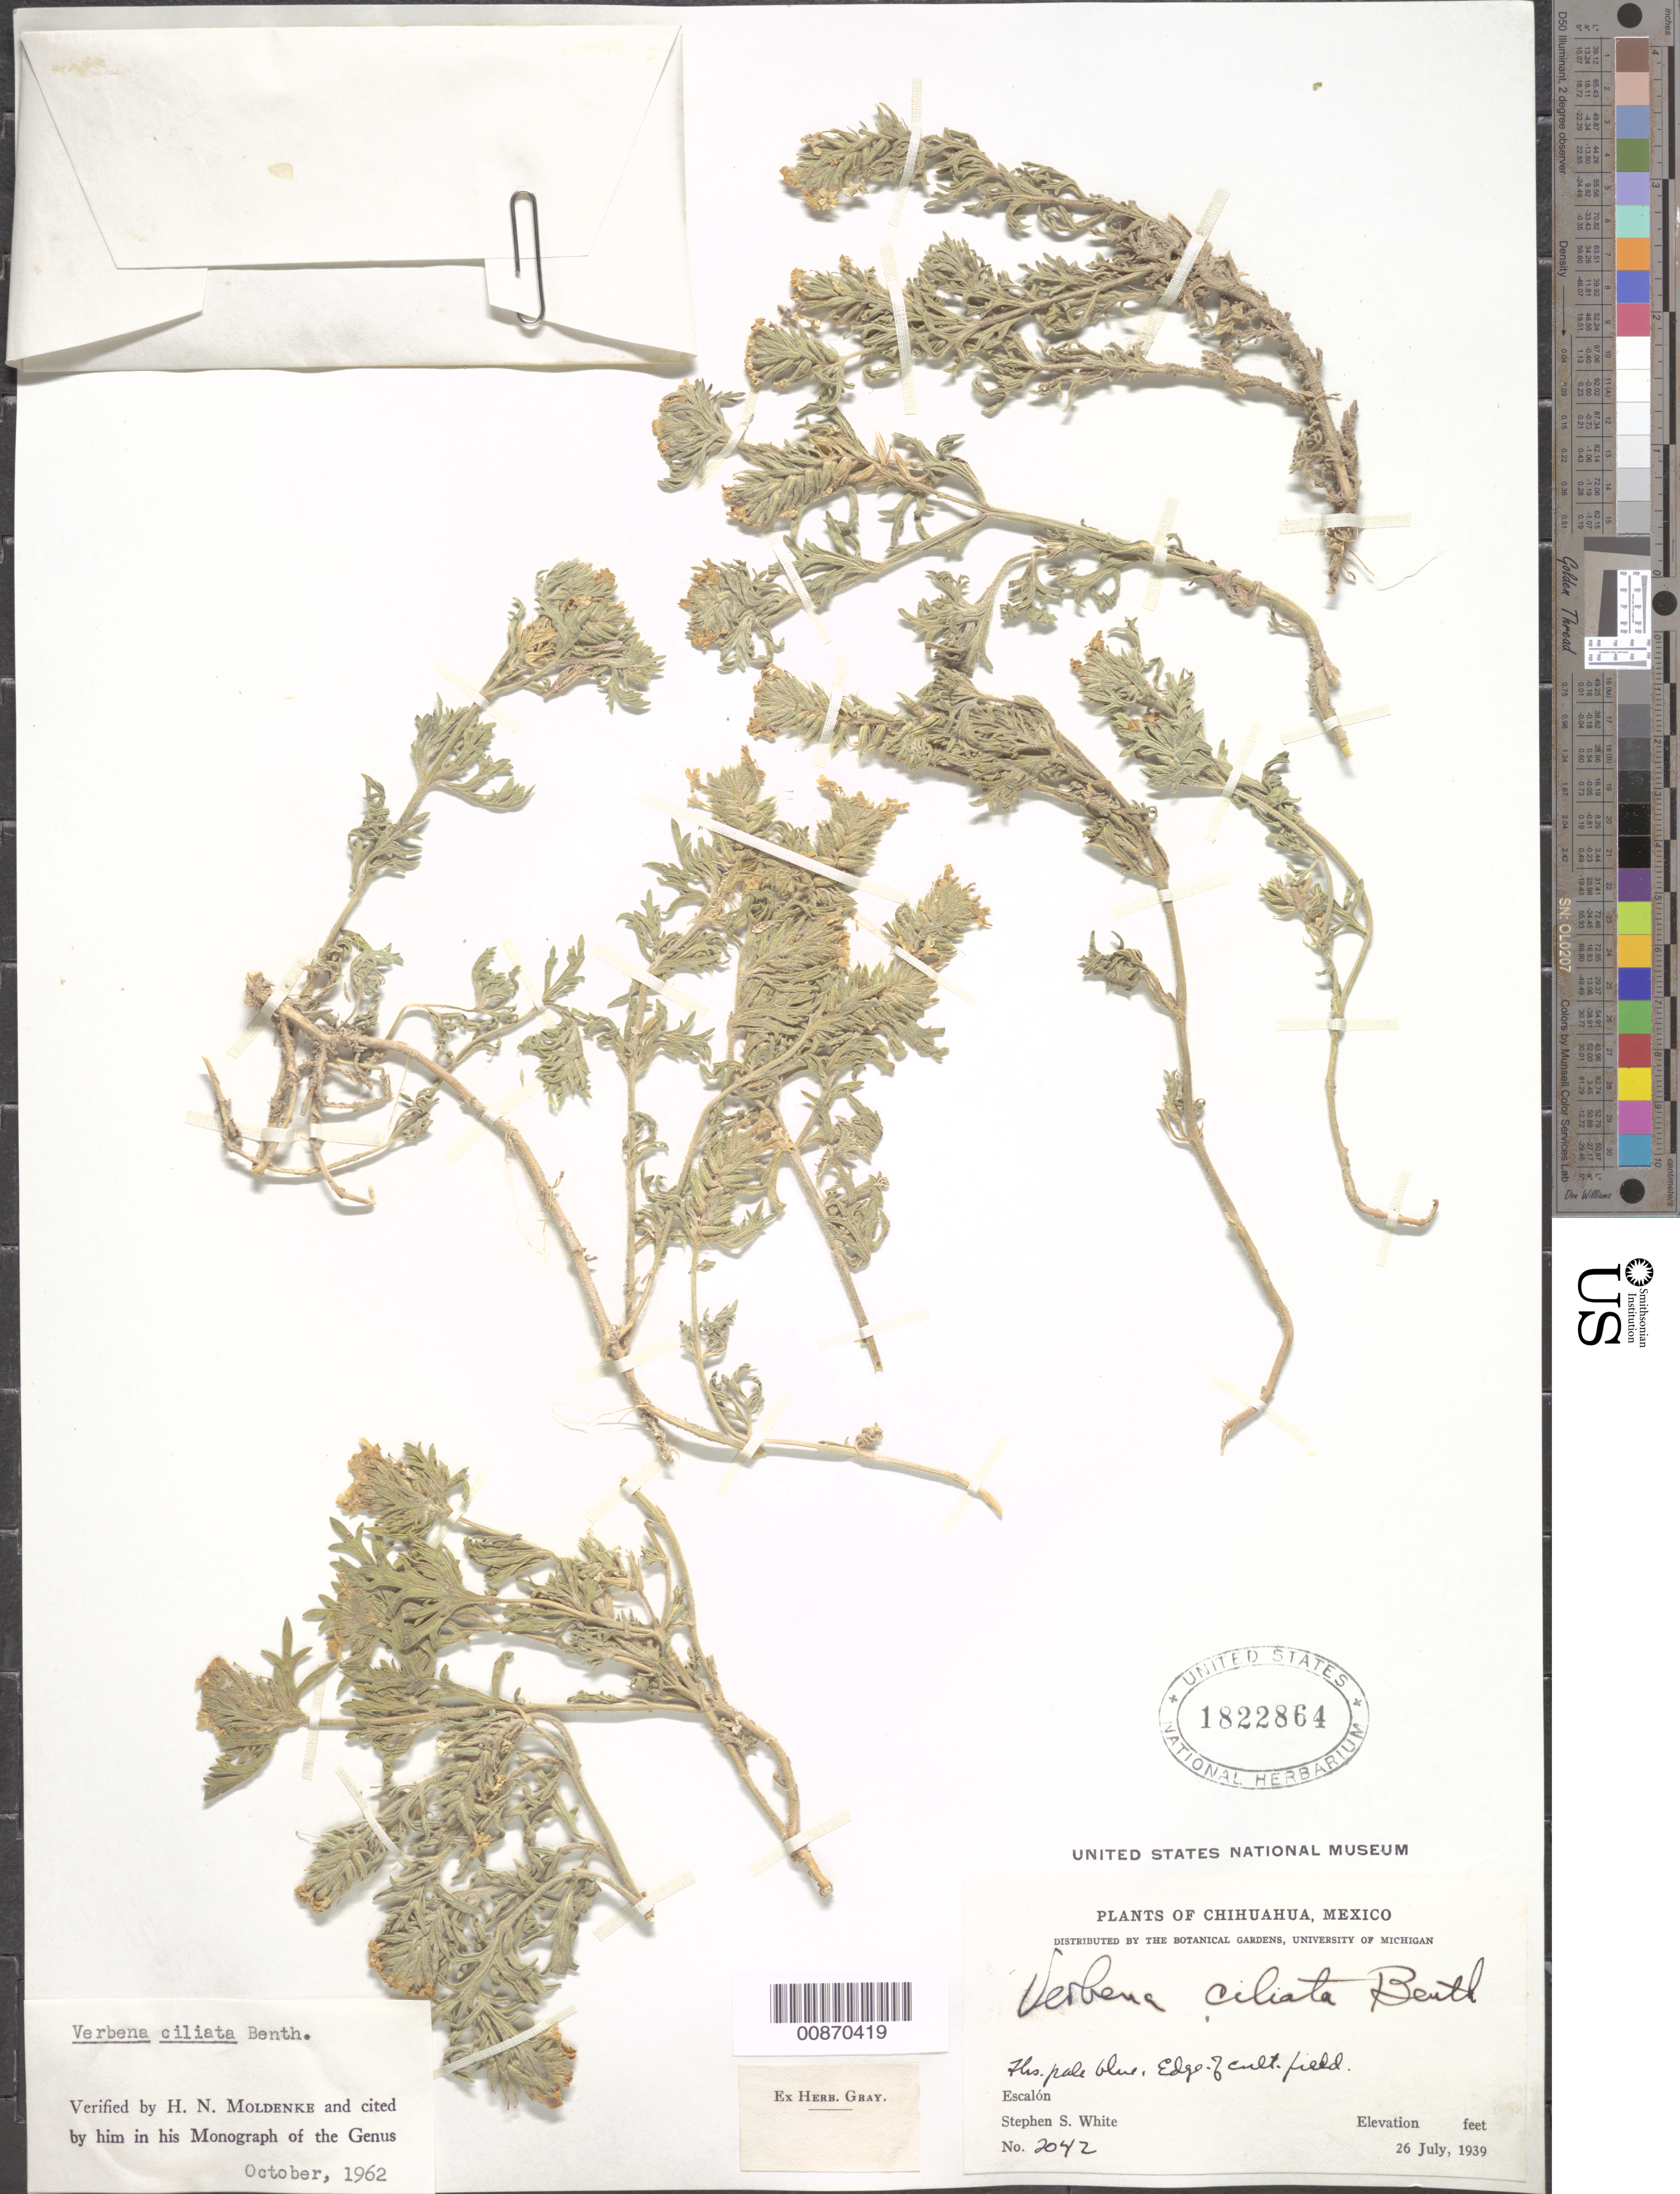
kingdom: Plantae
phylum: Tracheophyta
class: Magnoliopsida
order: Lamiales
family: Verbenaceae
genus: Verbena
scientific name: Verbena ciliata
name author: Benth.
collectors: S. S. White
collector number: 2042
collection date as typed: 26 Jul 1939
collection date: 1939-07-26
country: Mexico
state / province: Chihuahua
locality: Escalón, Chihuahua.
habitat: Edge of cultivated field.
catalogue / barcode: US 1822864